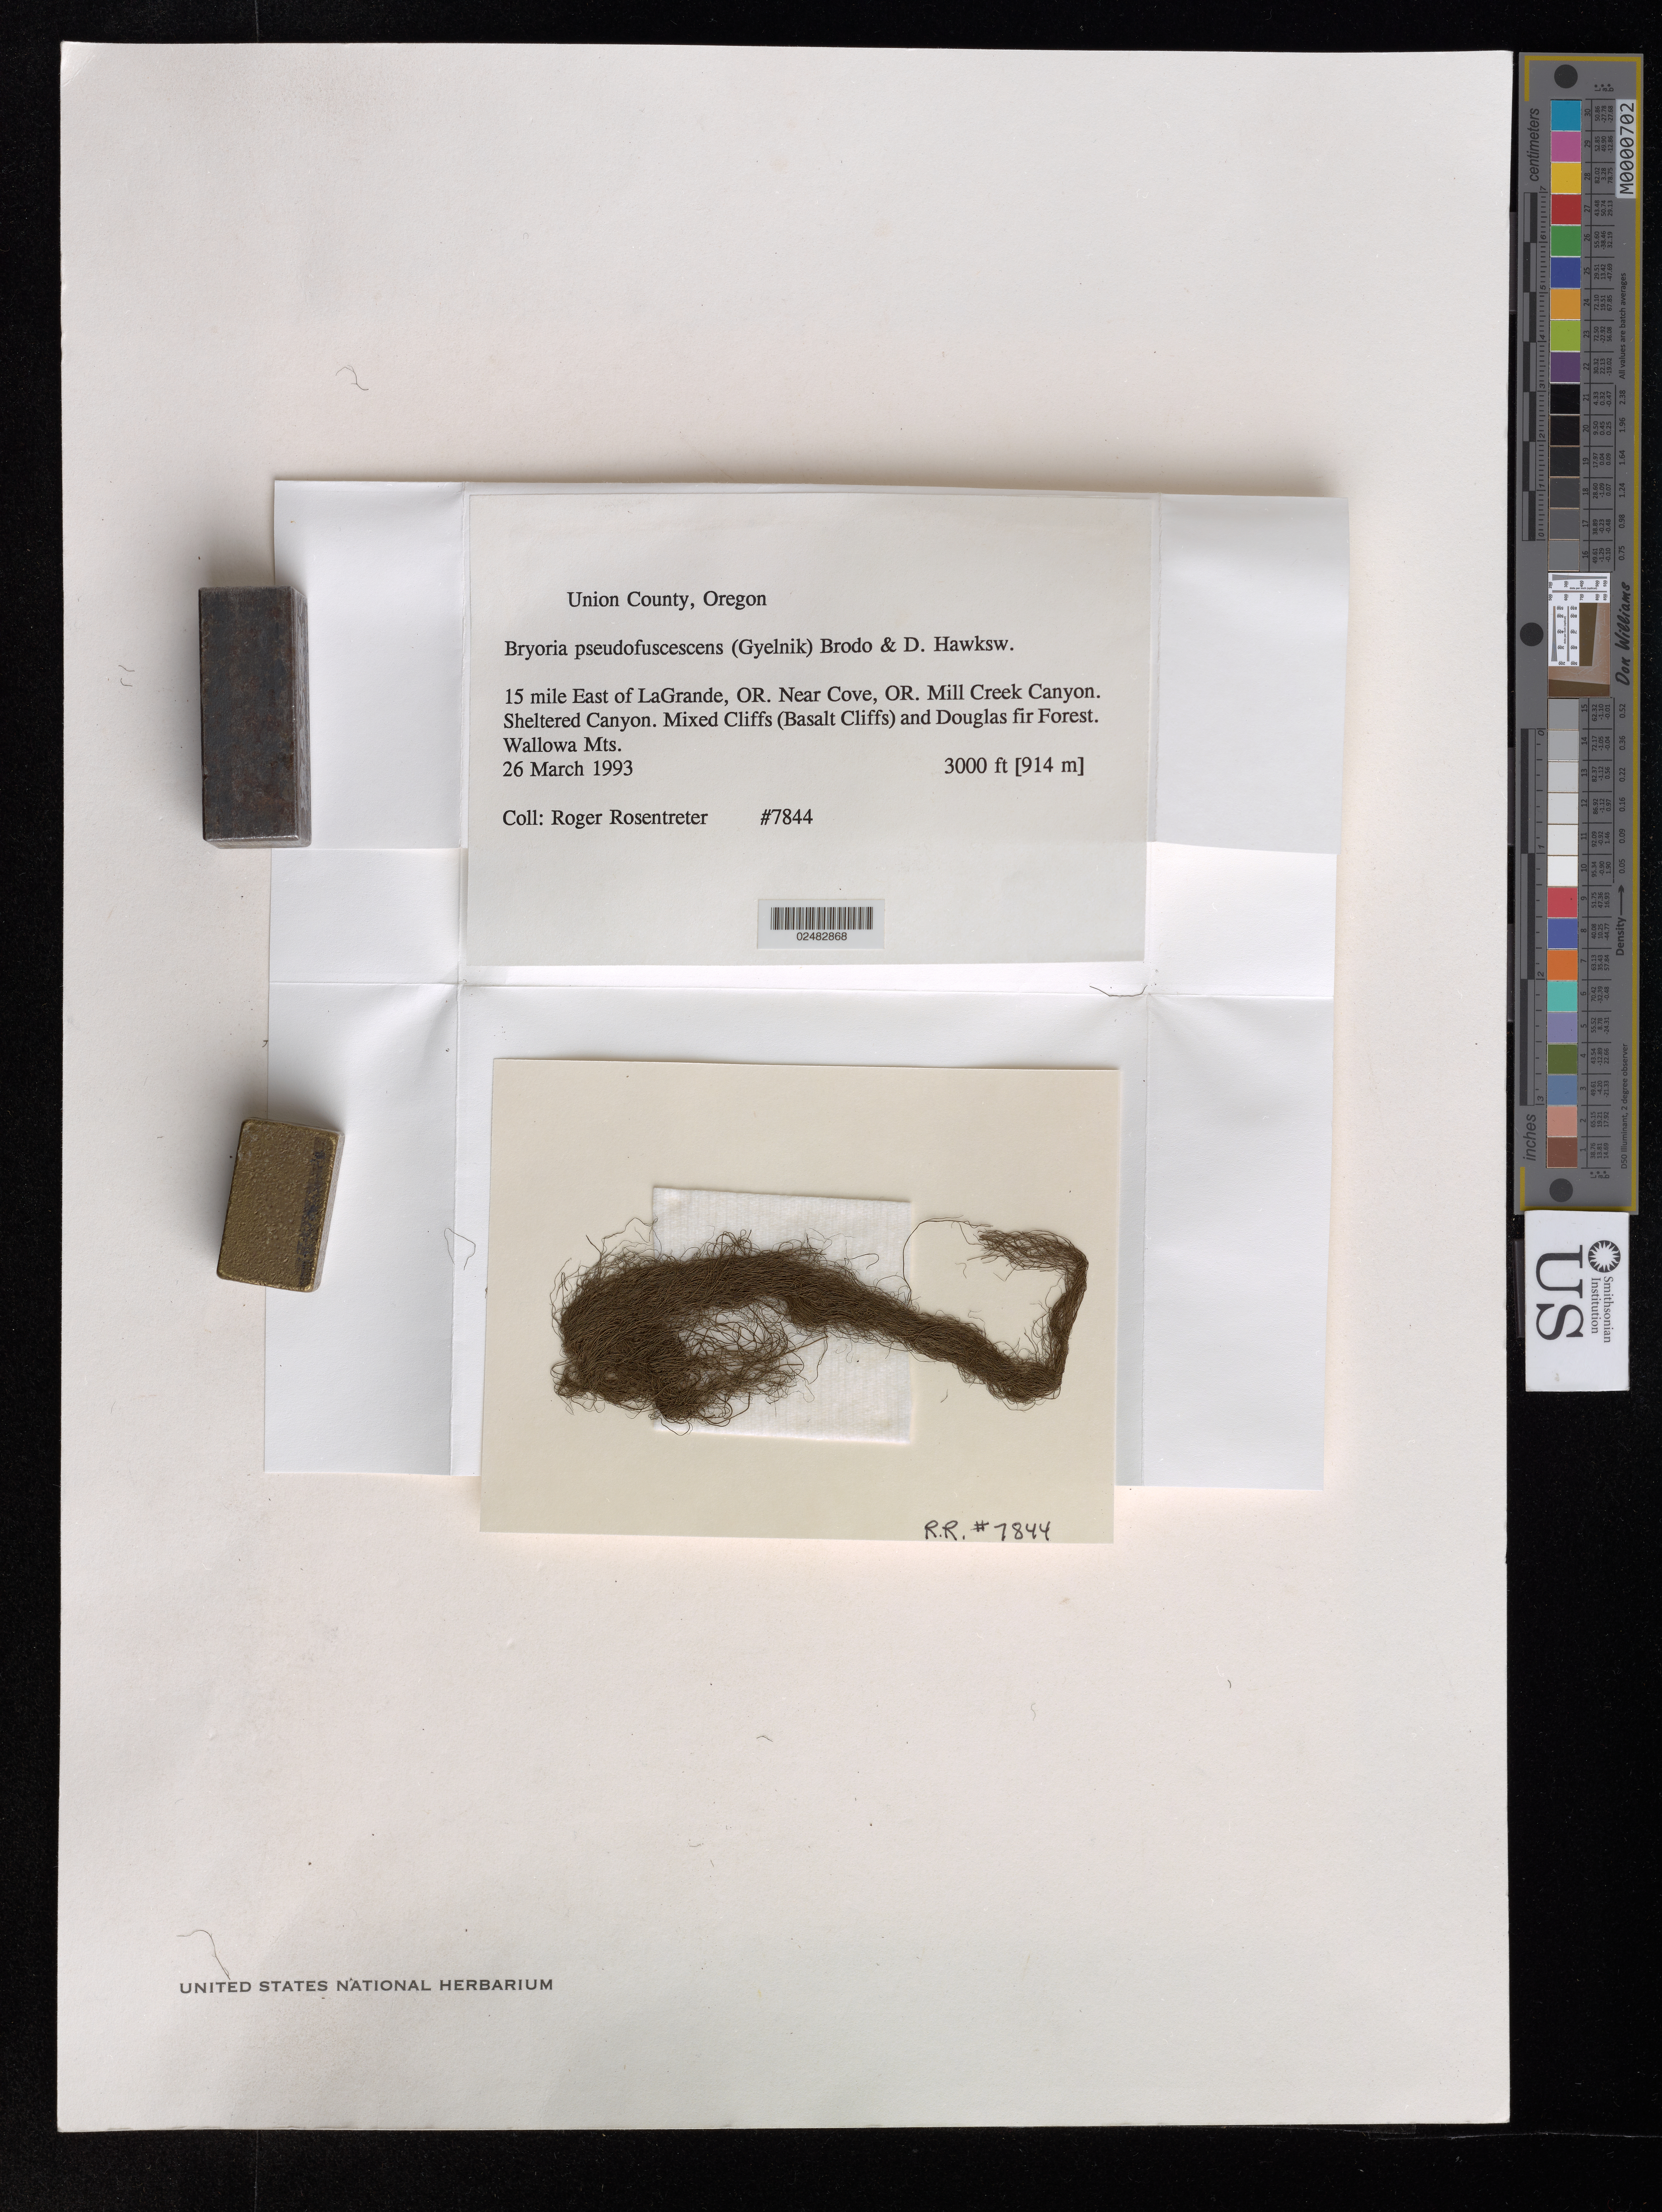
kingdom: Fungi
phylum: Ascomycota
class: Lecanoromycetes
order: Lecanorales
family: Parmeliaceae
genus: Bryoria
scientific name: Bryoria pseudofuscescens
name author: (Gyeln.) Brodo & D. Hawksw.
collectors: R. Rosentreter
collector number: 7844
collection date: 1993-03-26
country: United States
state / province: Oregon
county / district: Union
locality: Wallowa Mts. 15 mile east of LaGrande, OR. Near Cove, OR. Mill Creek Canyon.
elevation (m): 1097